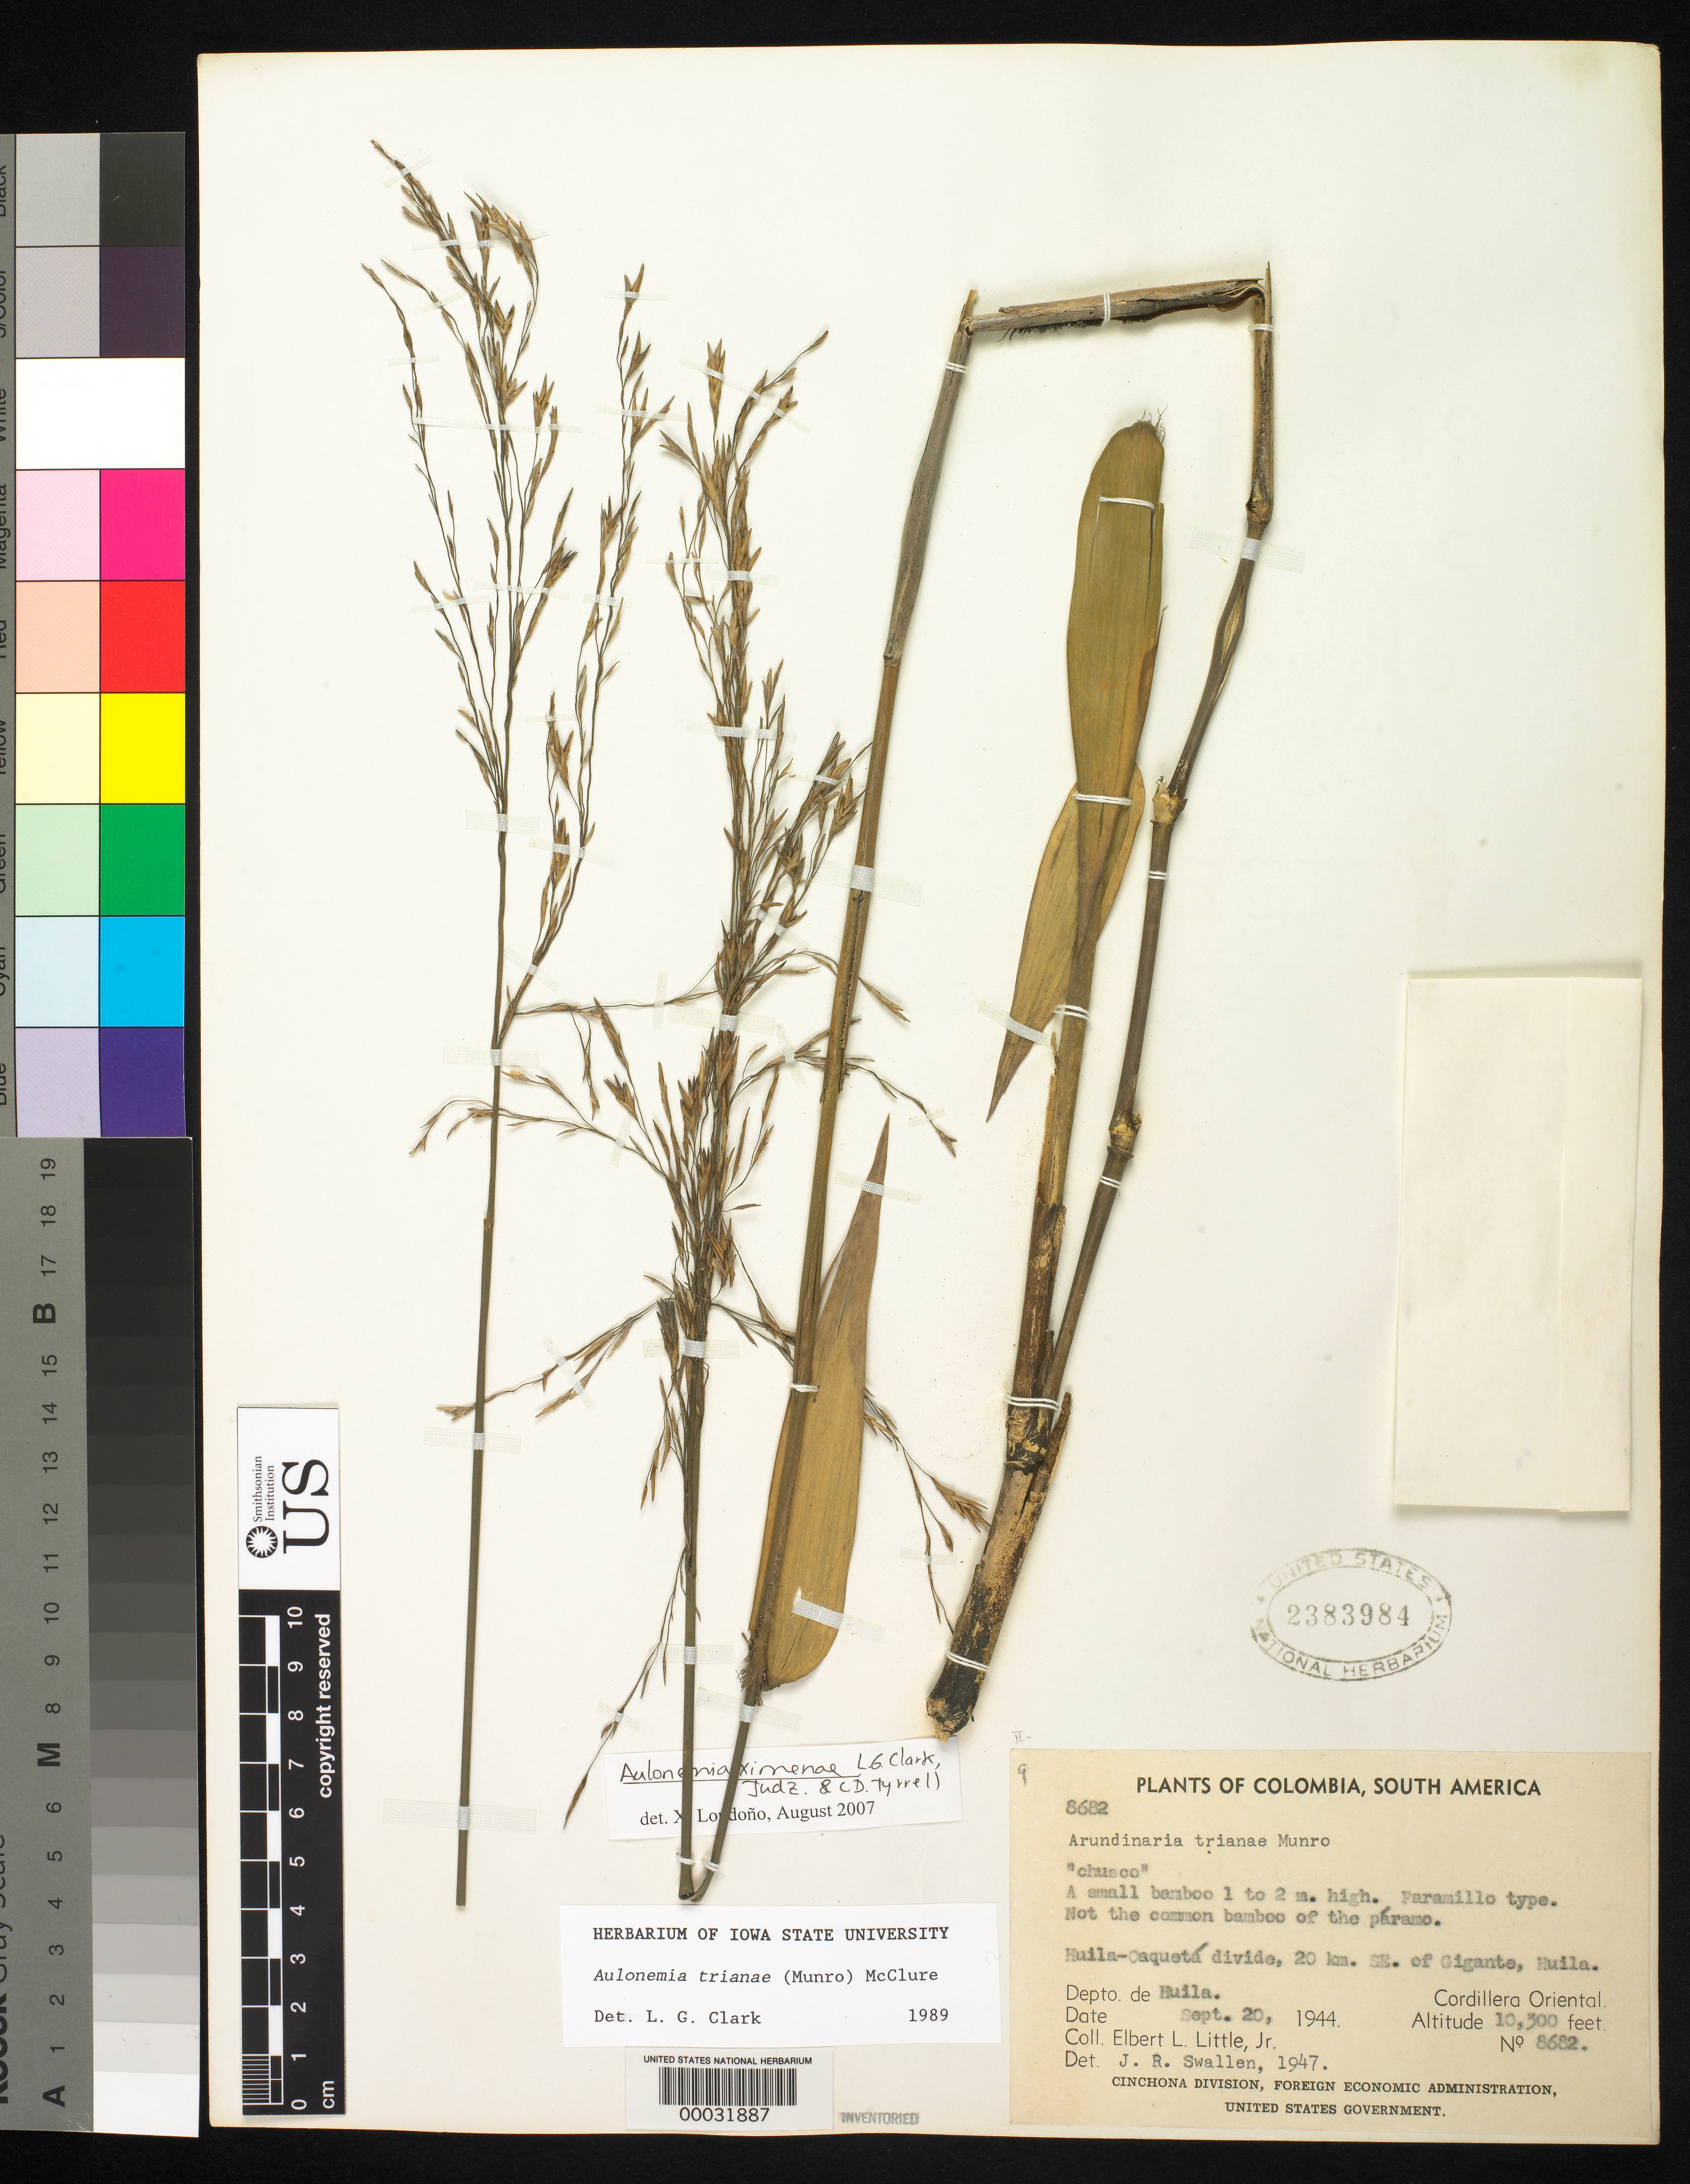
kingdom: Plantae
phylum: Tracheophyta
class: Liliopsida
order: Poales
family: Poaceae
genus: Aulonemia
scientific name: Aulonemia ximenae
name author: L.G. Clark et al.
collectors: E. L. Little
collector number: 8682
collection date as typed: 20 Sep 19--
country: Colombia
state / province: Huila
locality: Cordillera Oriental, Huila-Caqueta divide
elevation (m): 3139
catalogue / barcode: US 2383984